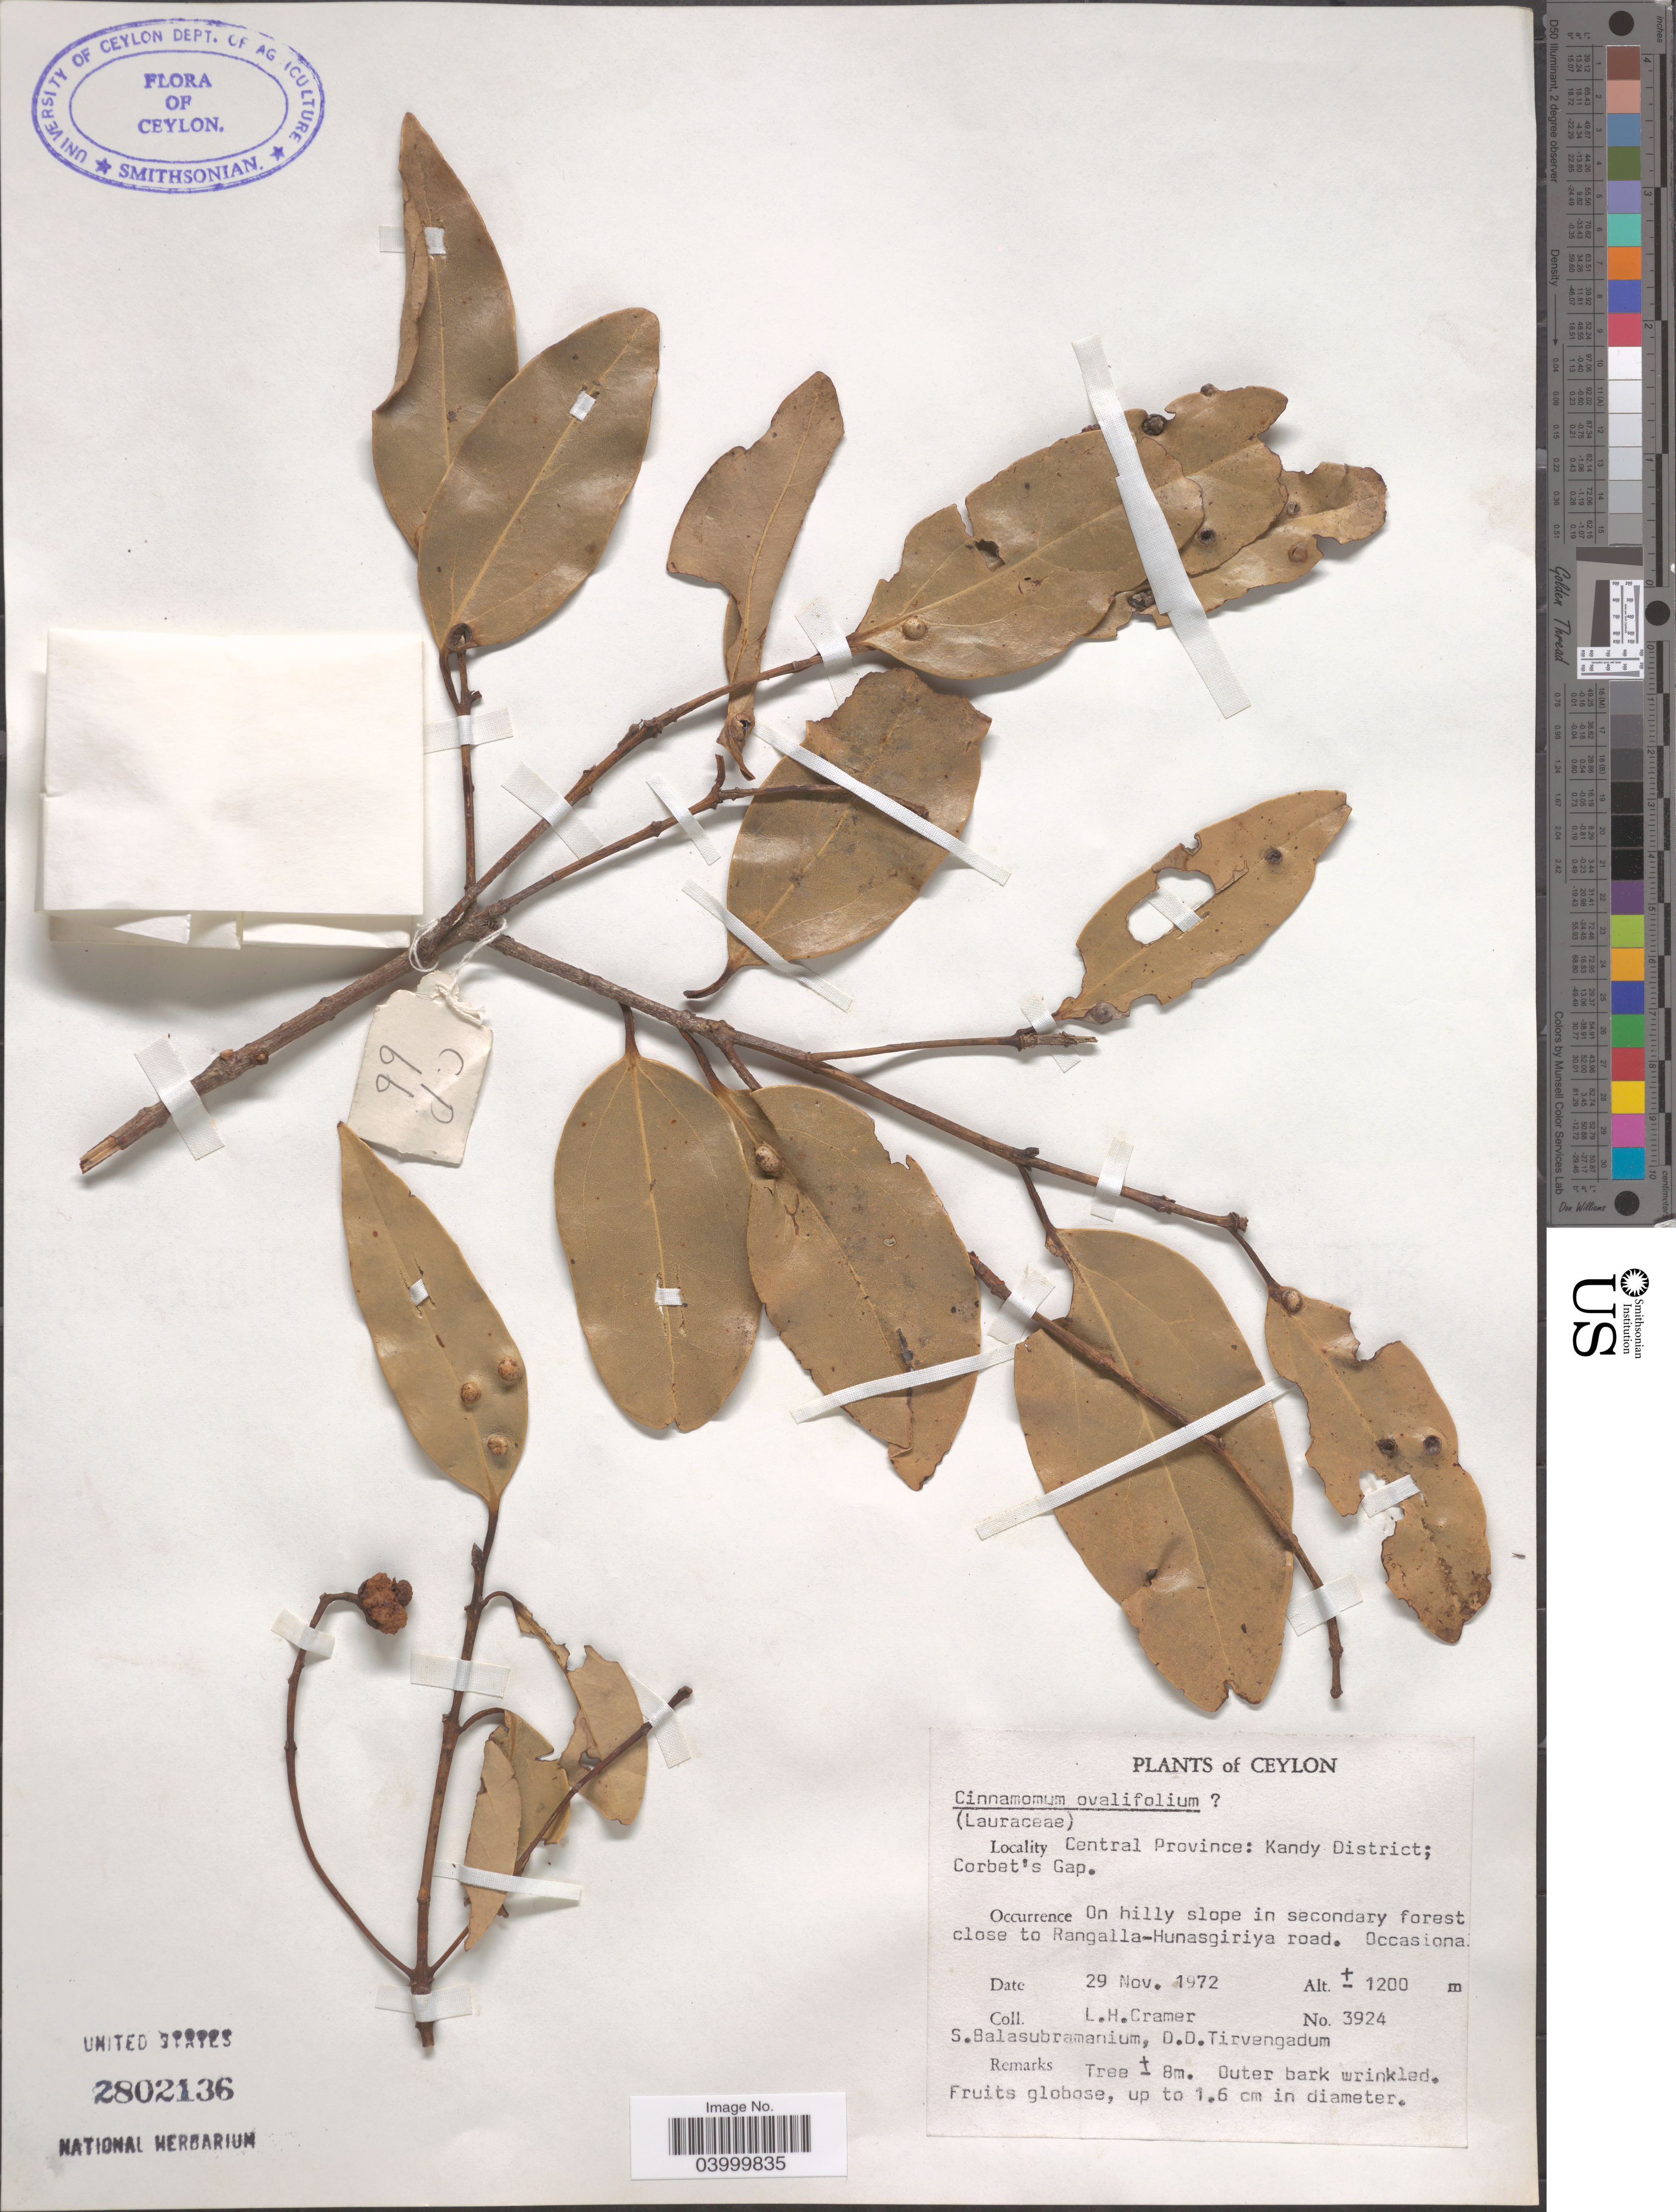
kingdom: Plantae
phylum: Tracheophyta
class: Magnoliopsida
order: Laurales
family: Lauraceae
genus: Cinnamomum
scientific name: Cinnamomum ovalifolium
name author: Wight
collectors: L. H. Cramer, S. Balasubramanium & D. Tirvengadum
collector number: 3924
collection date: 1972-11-29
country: Sri Lanka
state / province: Central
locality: Kandy District; Corbet's Gap. Forest close to Rangalla-Hunasgiriya road.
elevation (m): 1200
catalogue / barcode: US 2802136